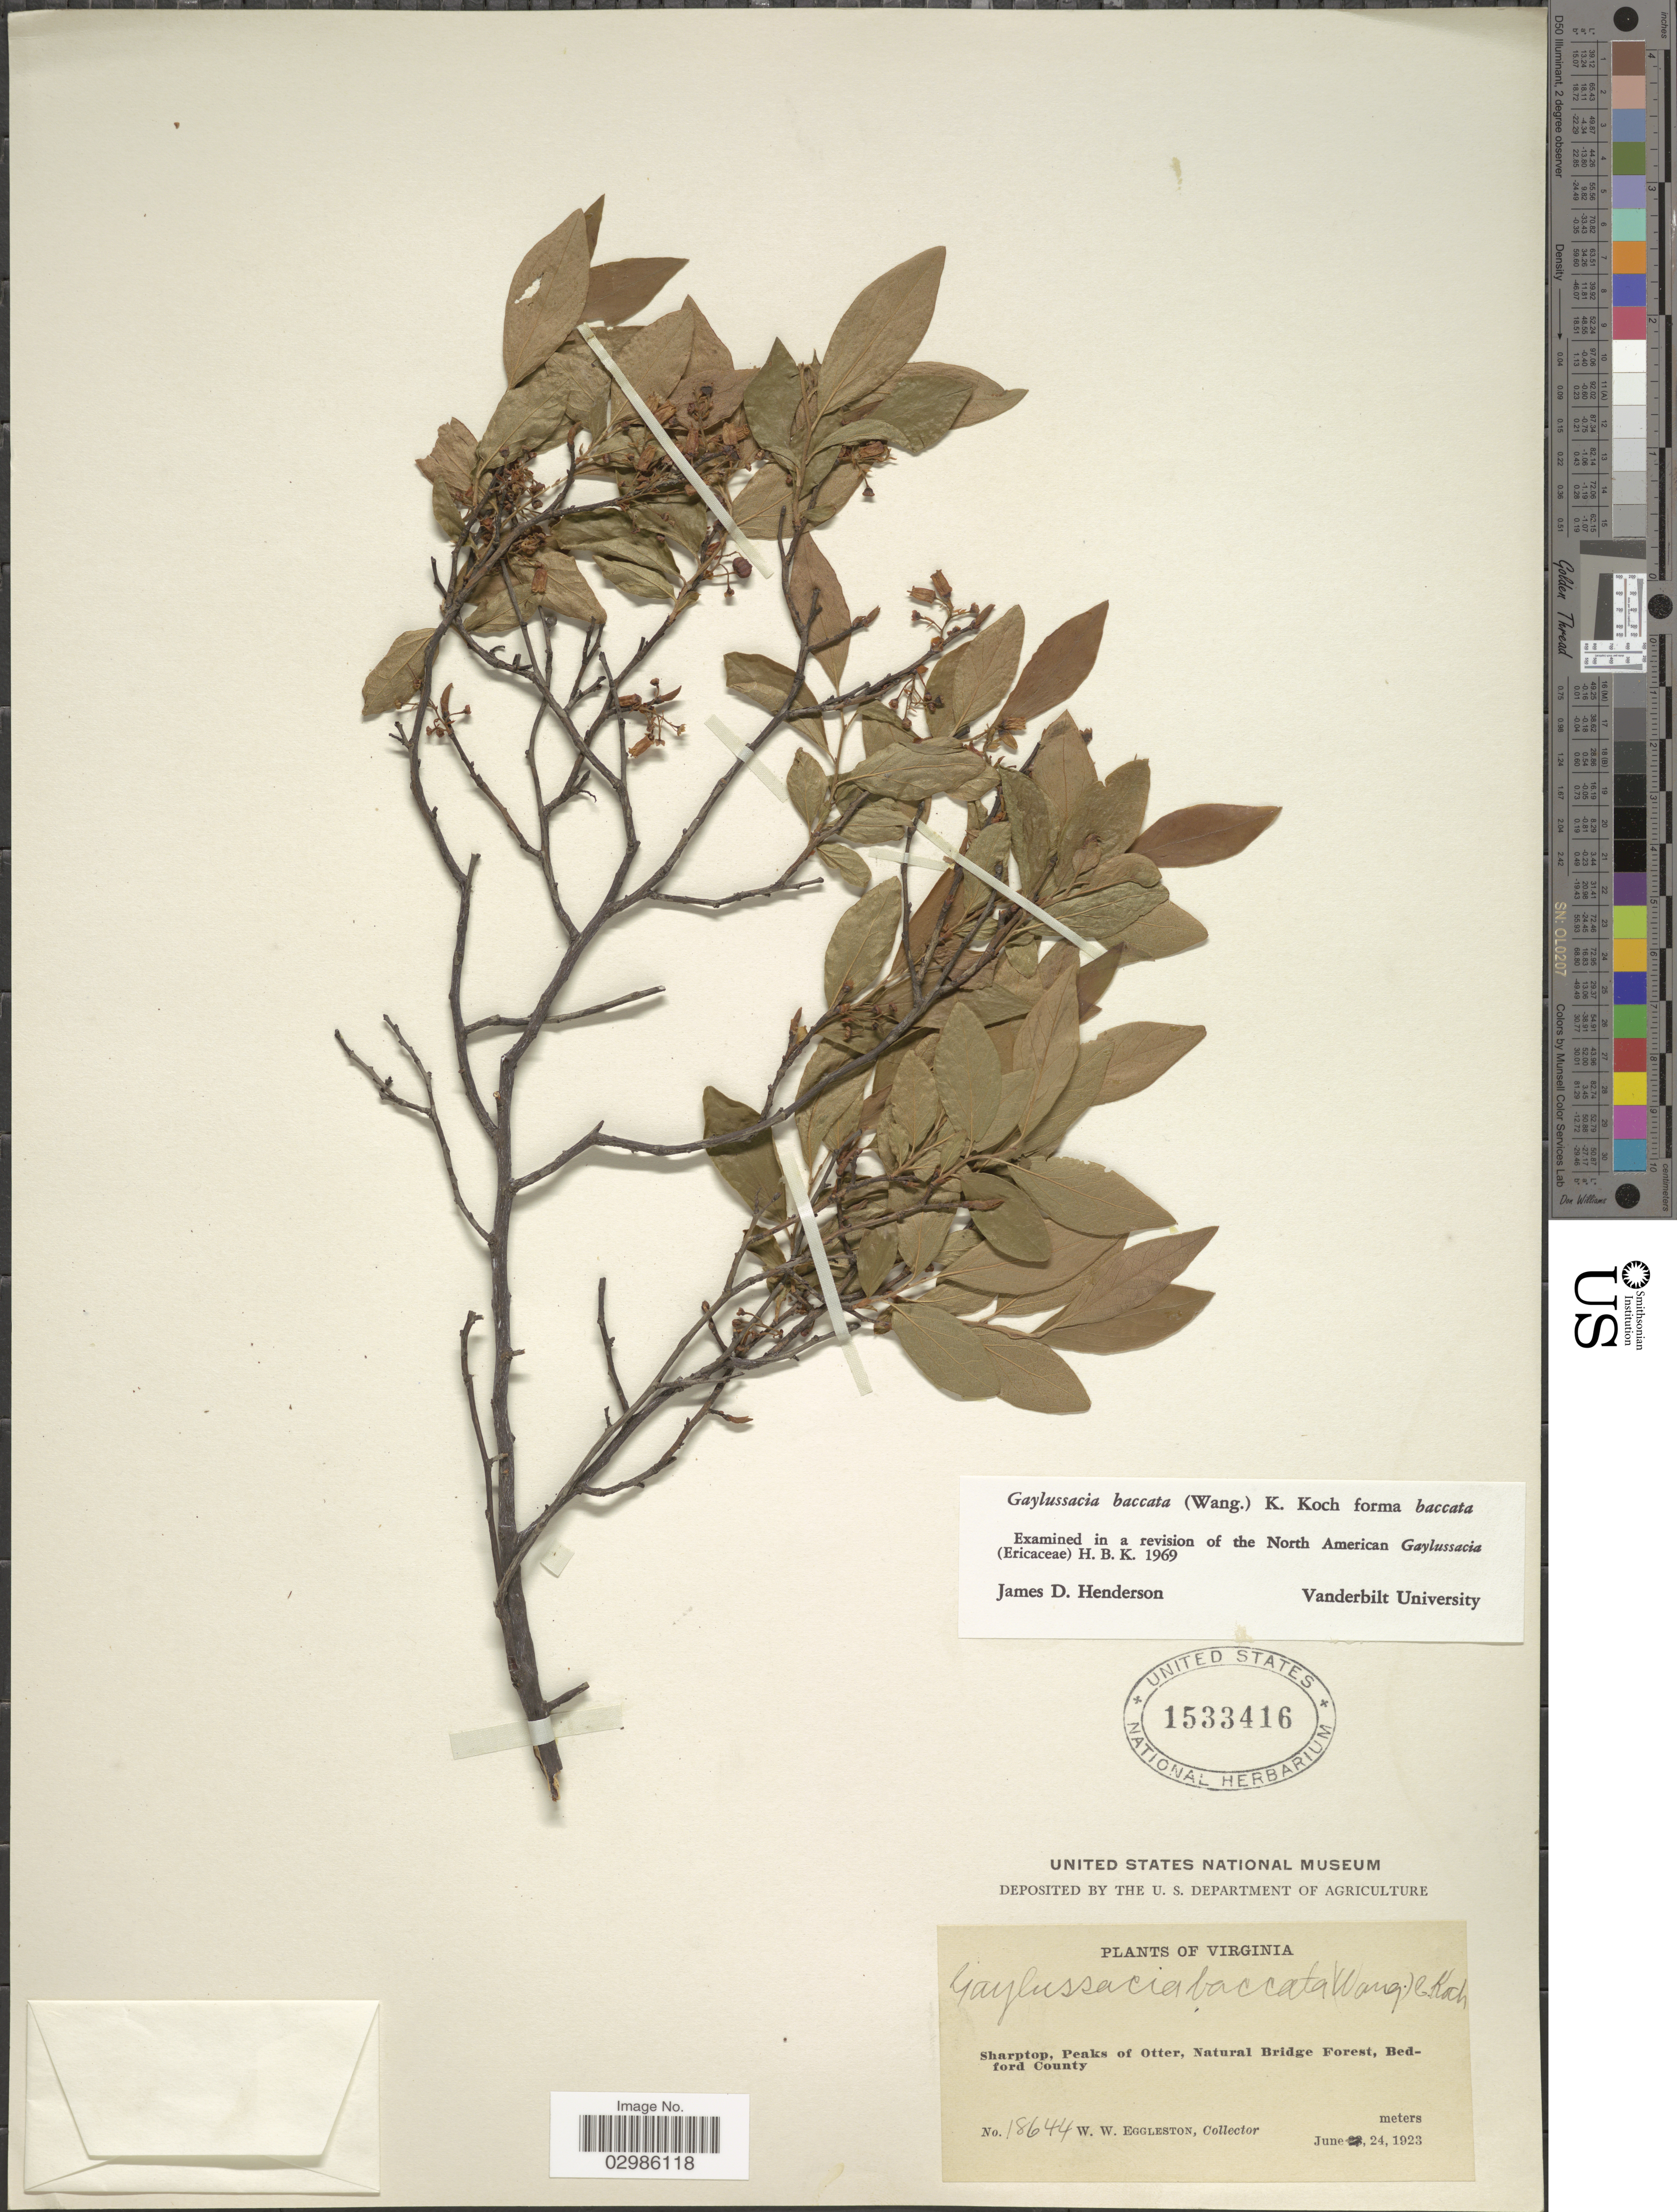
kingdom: Plantae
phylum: Tracheophyta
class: Magnoliopsida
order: Ericales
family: Ericaceae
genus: Gaylussacia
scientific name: Gaylussacia baccata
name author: (Wangenh.) K. Koch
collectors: W. W. Eggleston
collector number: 18644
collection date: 1923-06-24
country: United States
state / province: Virginia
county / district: Bedford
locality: Sharptop, Peaks of Otter, Natural Bridge Forest, Bedford County.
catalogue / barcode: US 1533416